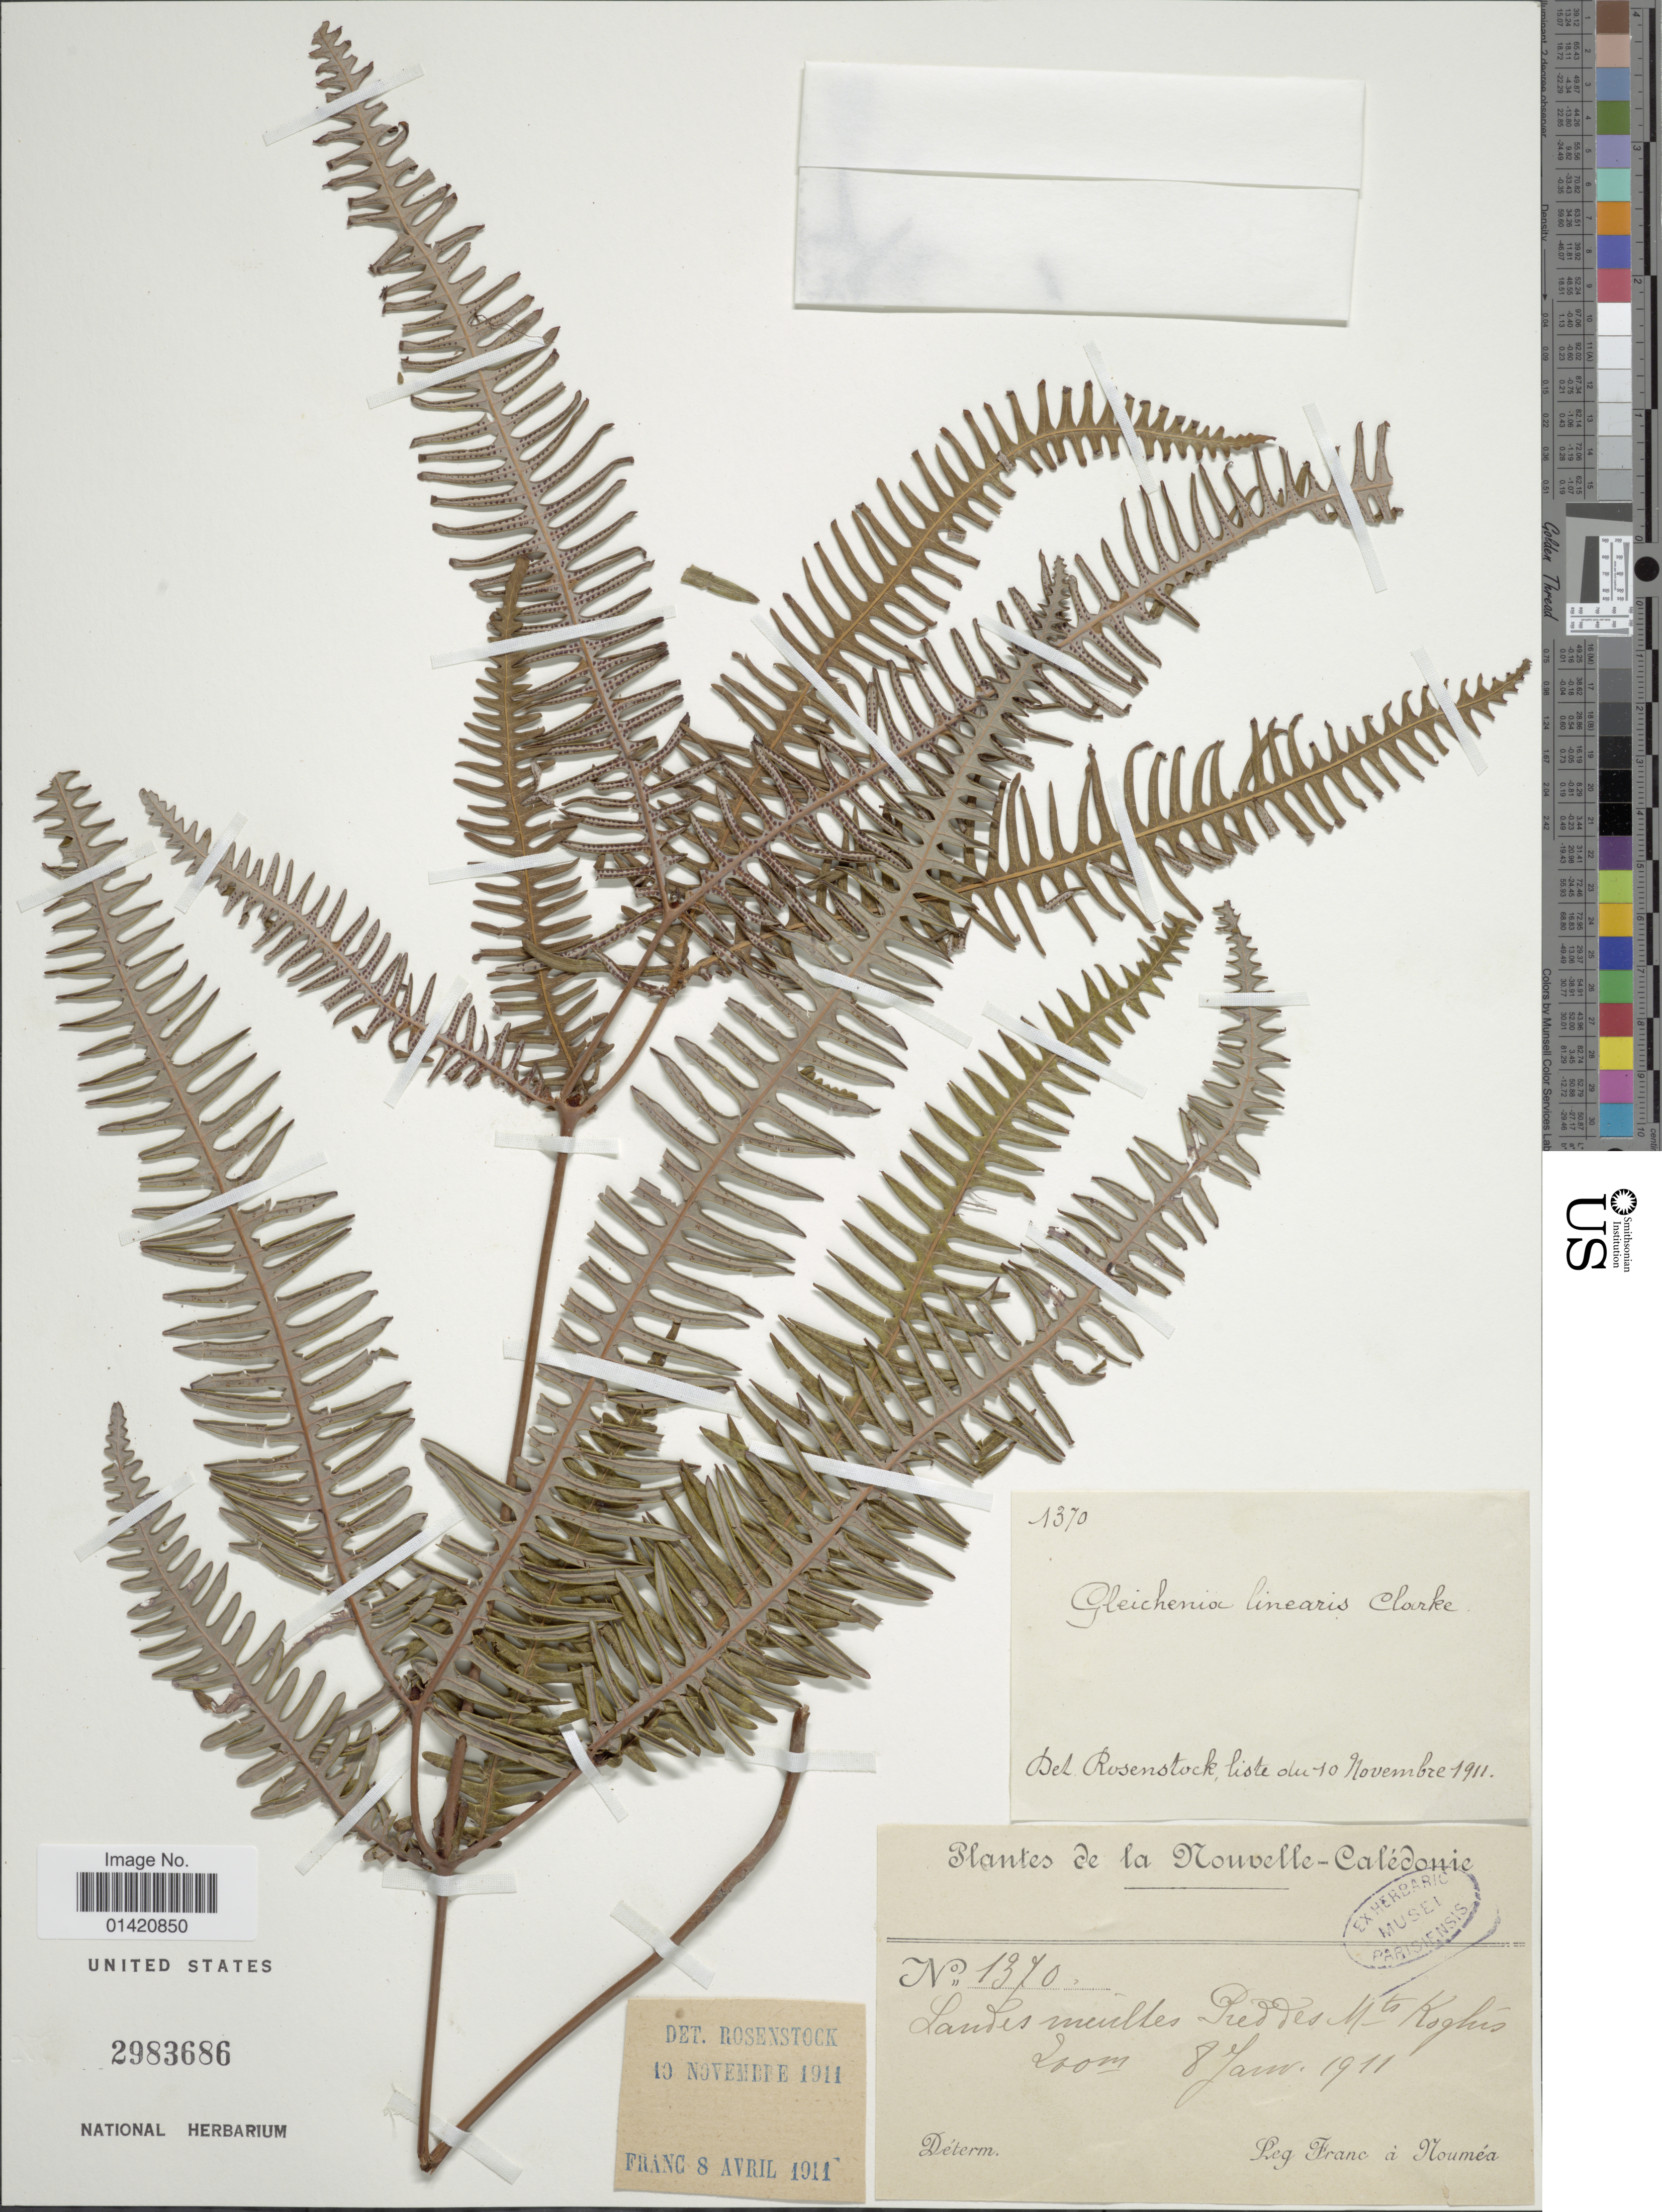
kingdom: Plantae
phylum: Tracheophyta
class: Polypodiopsida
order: Gleicheniales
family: Gleicheniaceae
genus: Dicranopteris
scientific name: Dicranopteris linearis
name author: (Burm. f.) Underw.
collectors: Franc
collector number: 1370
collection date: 1911-01-08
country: New Caledonia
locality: Landes muiltes Preddes Mts Koghis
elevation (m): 200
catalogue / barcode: US 2983686